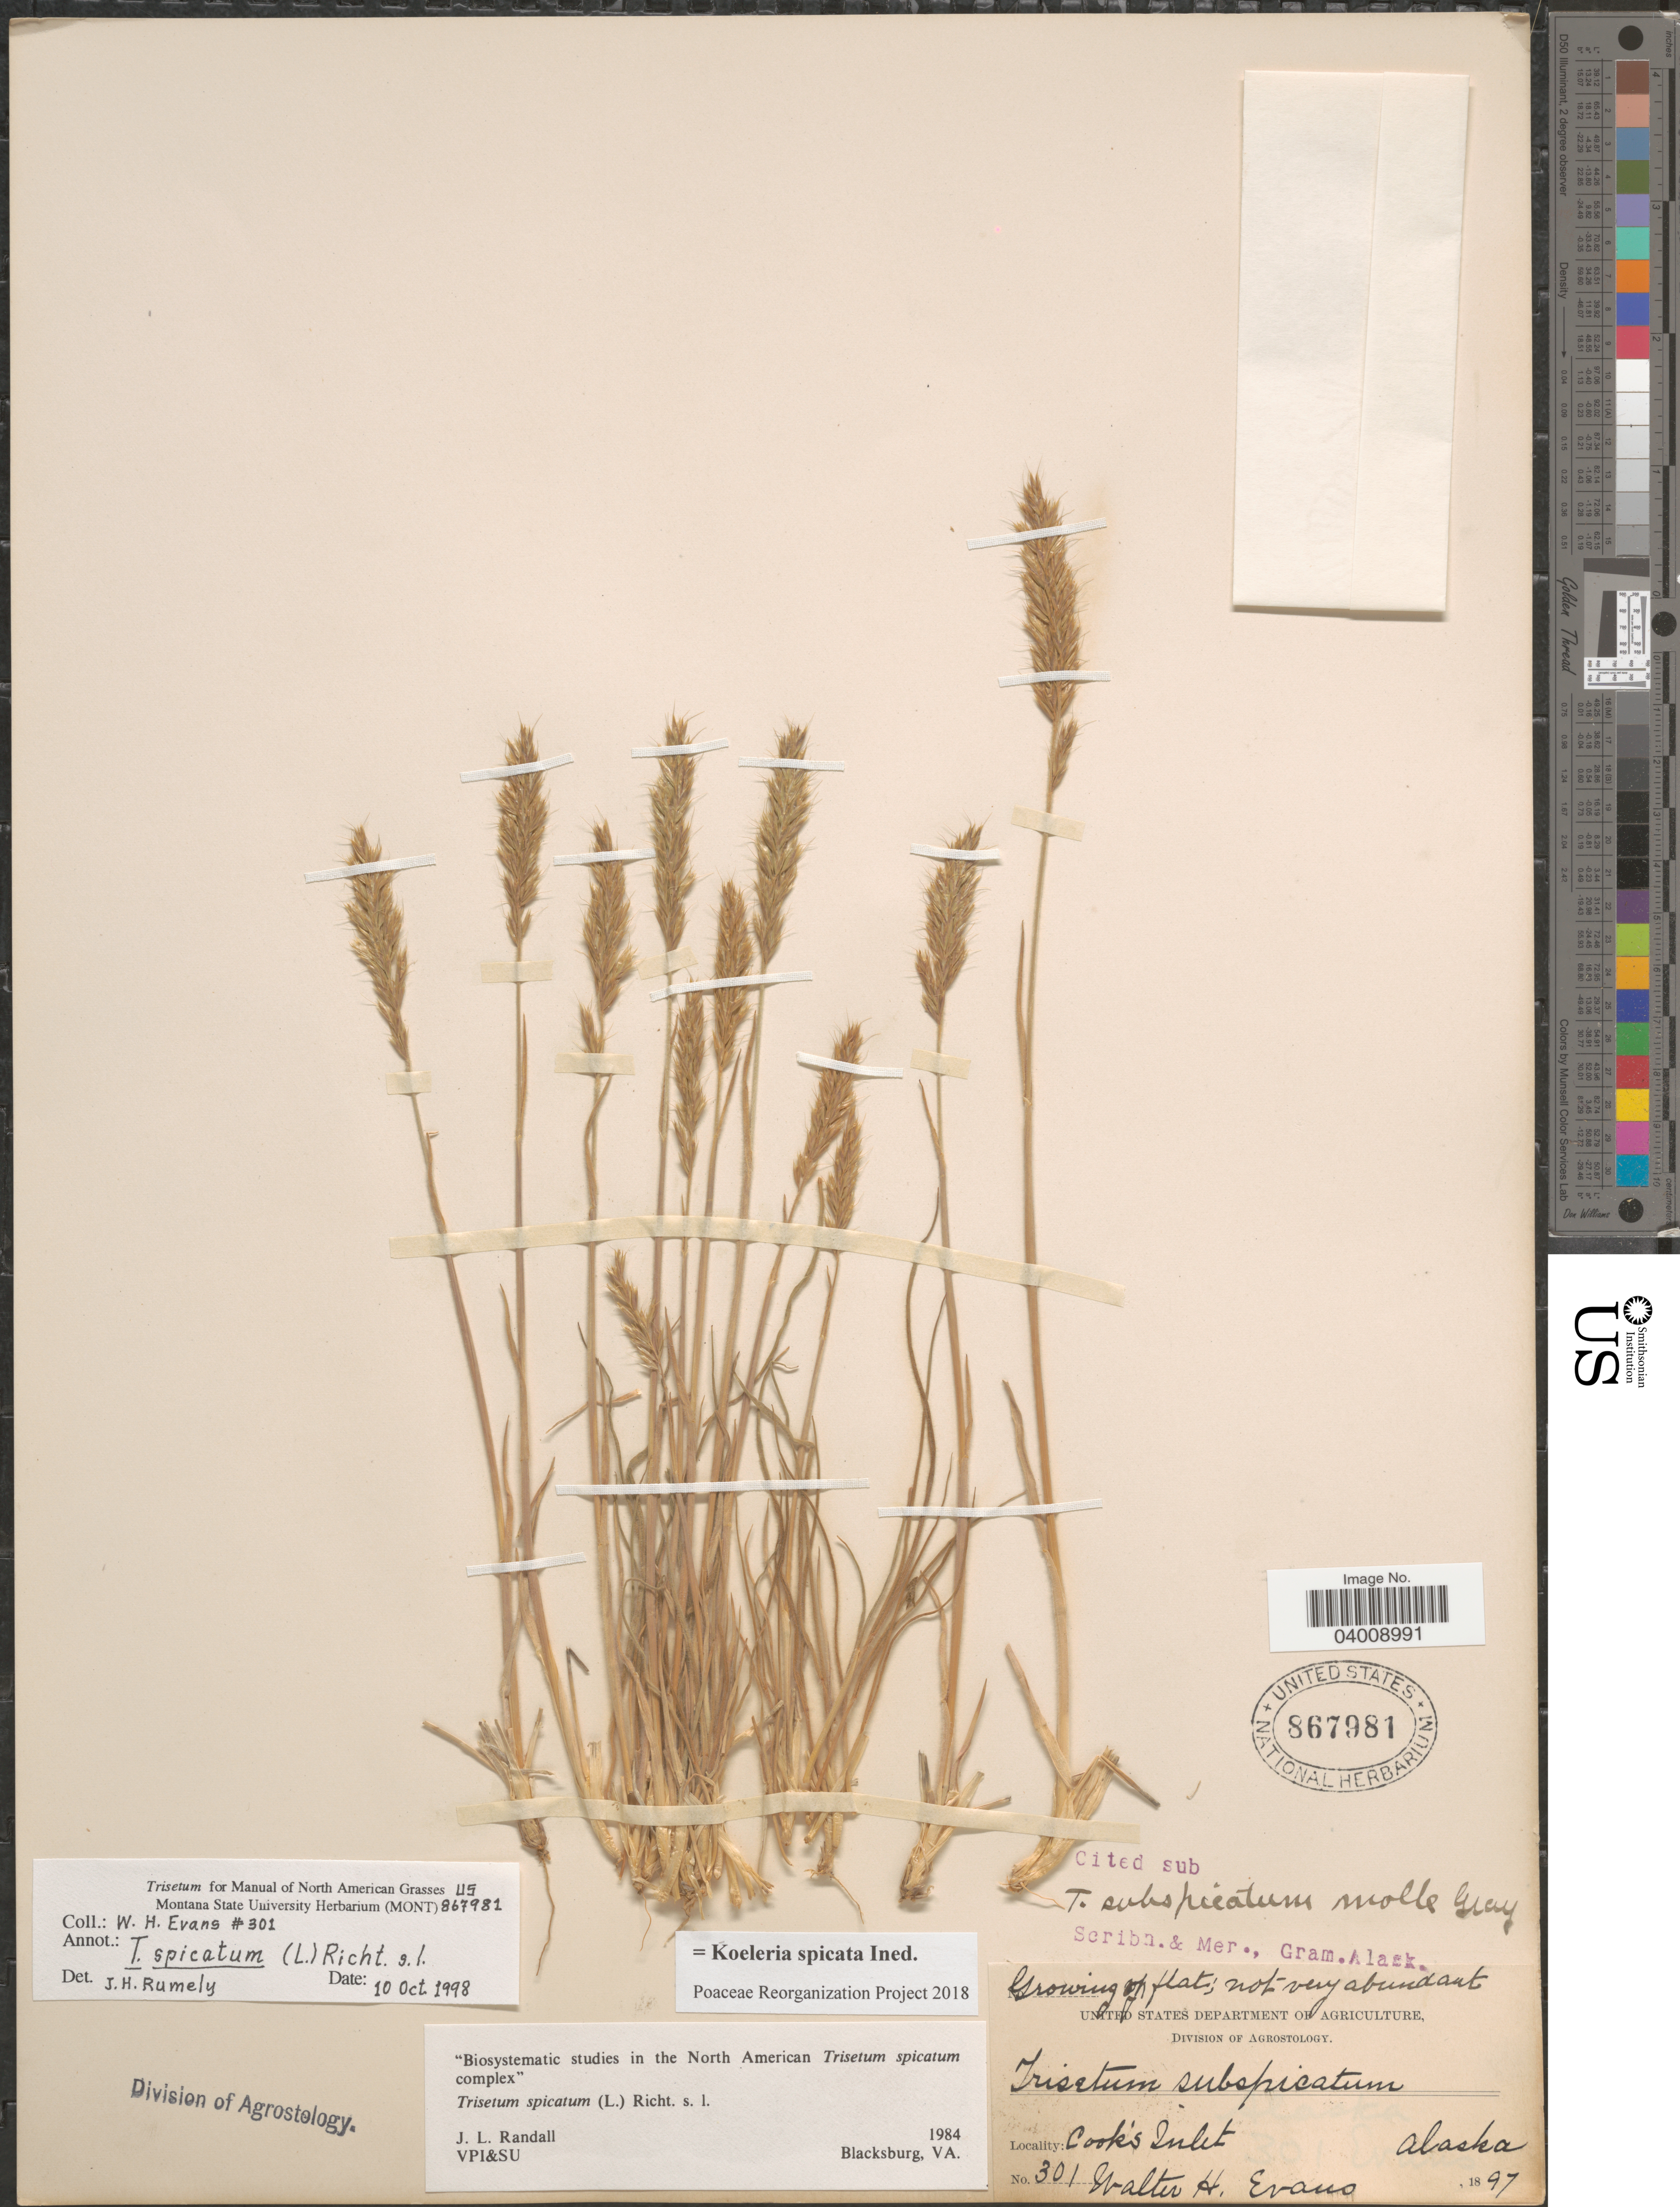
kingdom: Plantae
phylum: Tracheophyta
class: Liliopsida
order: Poales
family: Poaceae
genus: Koeleria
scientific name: Koeleria spicata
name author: (L.) Barberá et al.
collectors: W. H. Evans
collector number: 301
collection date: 1897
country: United States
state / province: Alaska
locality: Cook's Inlet.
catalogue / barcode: US 867981